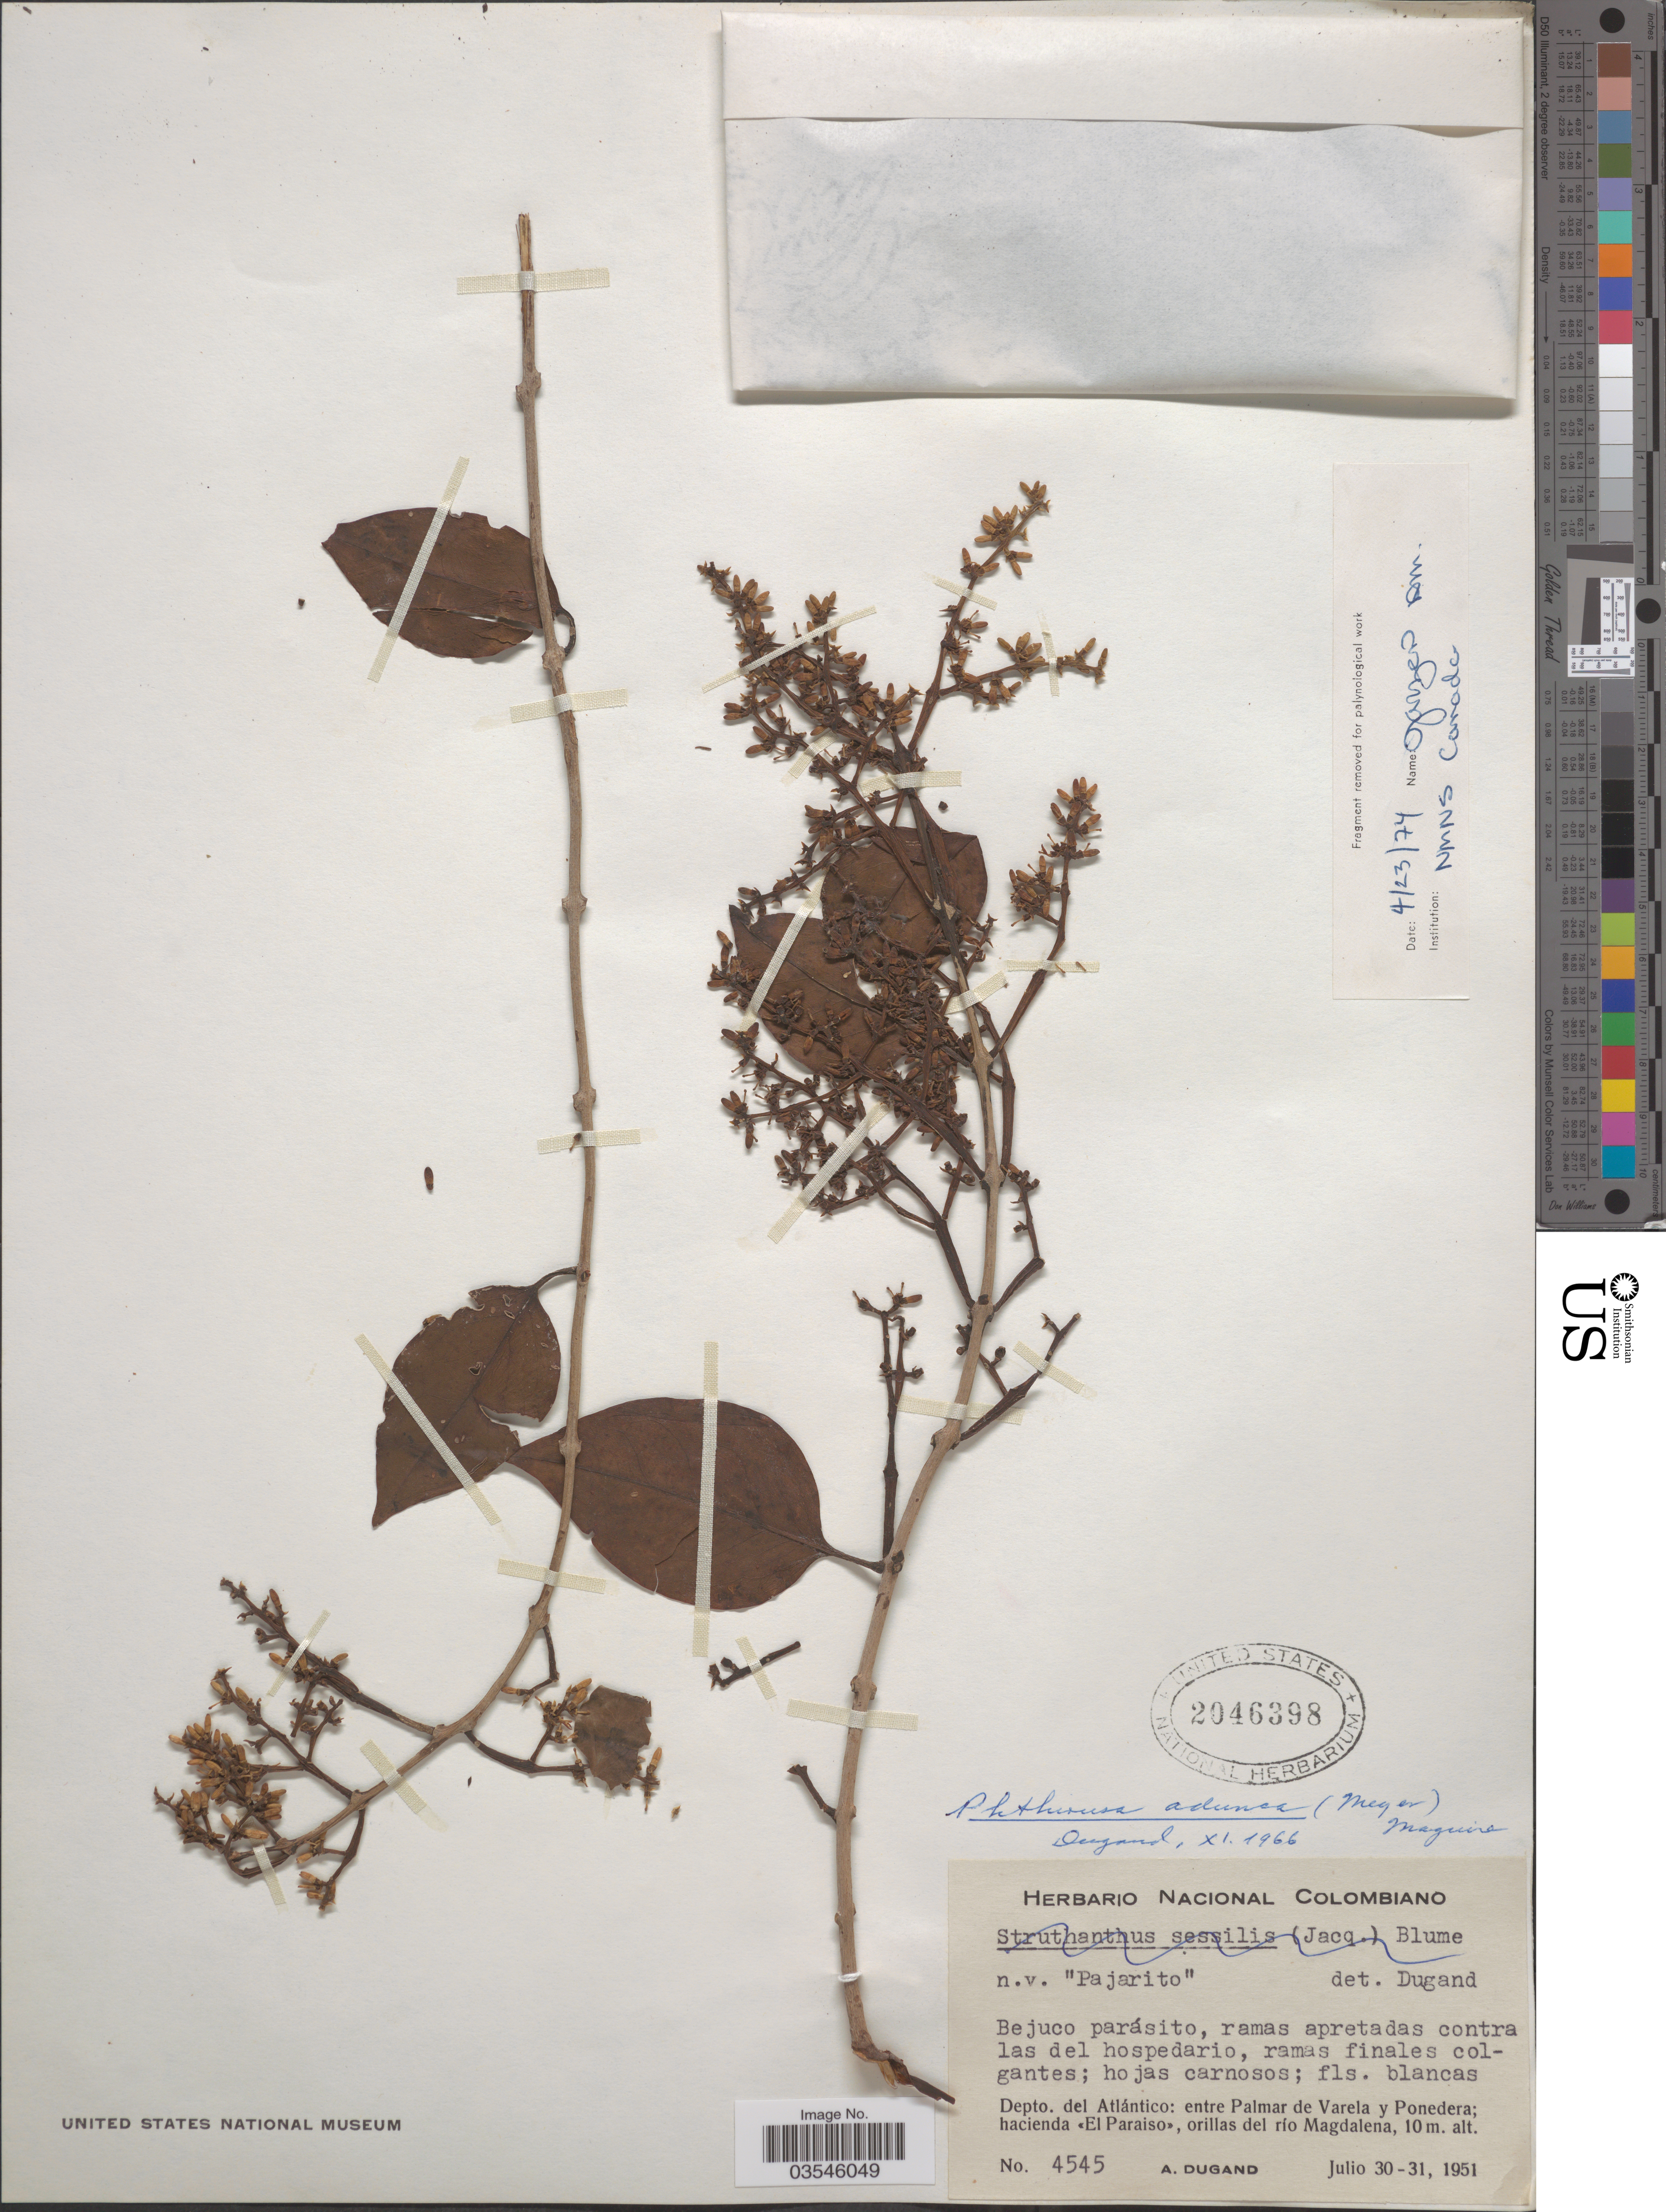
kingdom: Plantae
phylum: Tracheophyta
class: Magnoliopsida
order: Santalales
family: Loranthaceae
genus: Phthirusa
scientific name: Phthirusa adunca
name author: (G. Mey.) Maguire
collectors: A. Dugand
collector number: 4545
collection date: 1951-07-30/1951-07-31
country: Colombia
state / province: Atlántico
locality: Depto. del Atlántico: entre Palmar de Varela y Ponedera; hacienda «El Paraiso», orillas del río Magdalena.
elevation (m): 10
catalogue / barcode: US 2046398